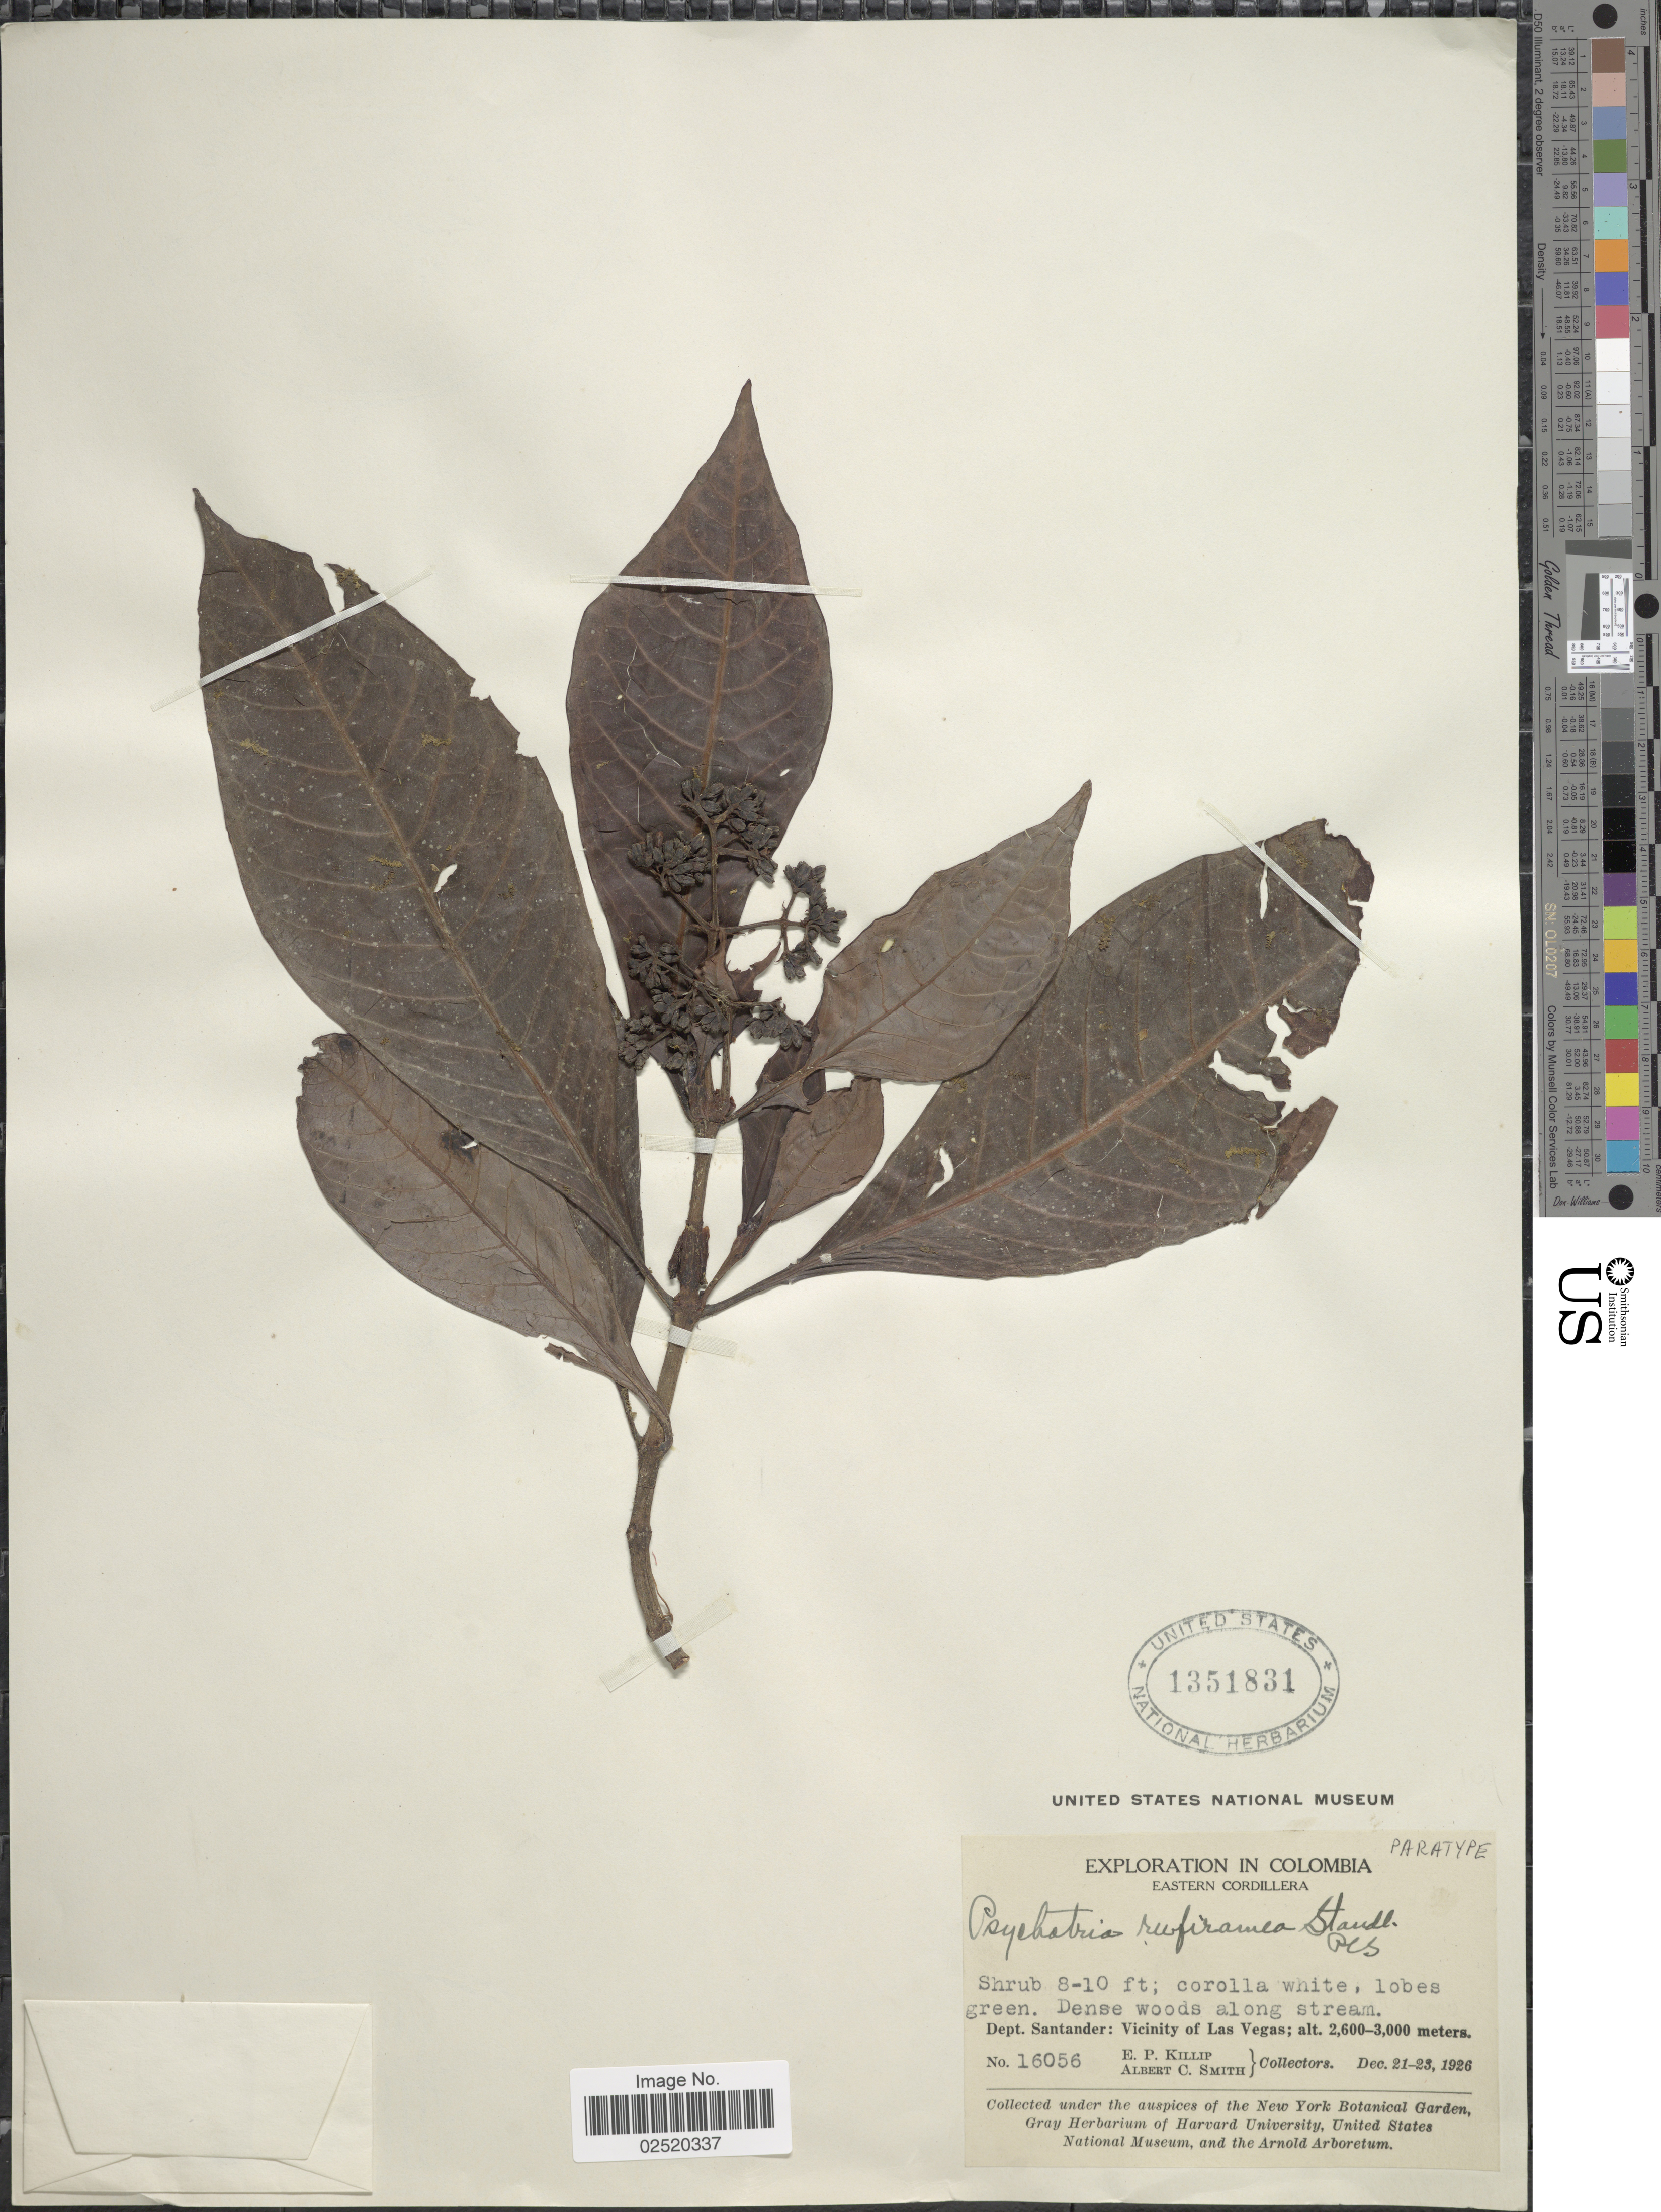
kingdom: Plantae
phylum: Tracheophyta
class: Magnoliopsida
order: Gentianales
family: Rubiaceae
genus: Psychotria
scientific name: Psychotria rufiramea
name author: Standl.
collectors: E. P. Killip & A. C. Smith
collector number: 16056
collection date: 1926-12-21/1926-12-23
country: Colombia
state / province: Santander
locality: Eastern Cordillera, Dept. Santander: Vicinity of Las Vegas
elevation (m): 2600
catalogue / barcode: US 1351831